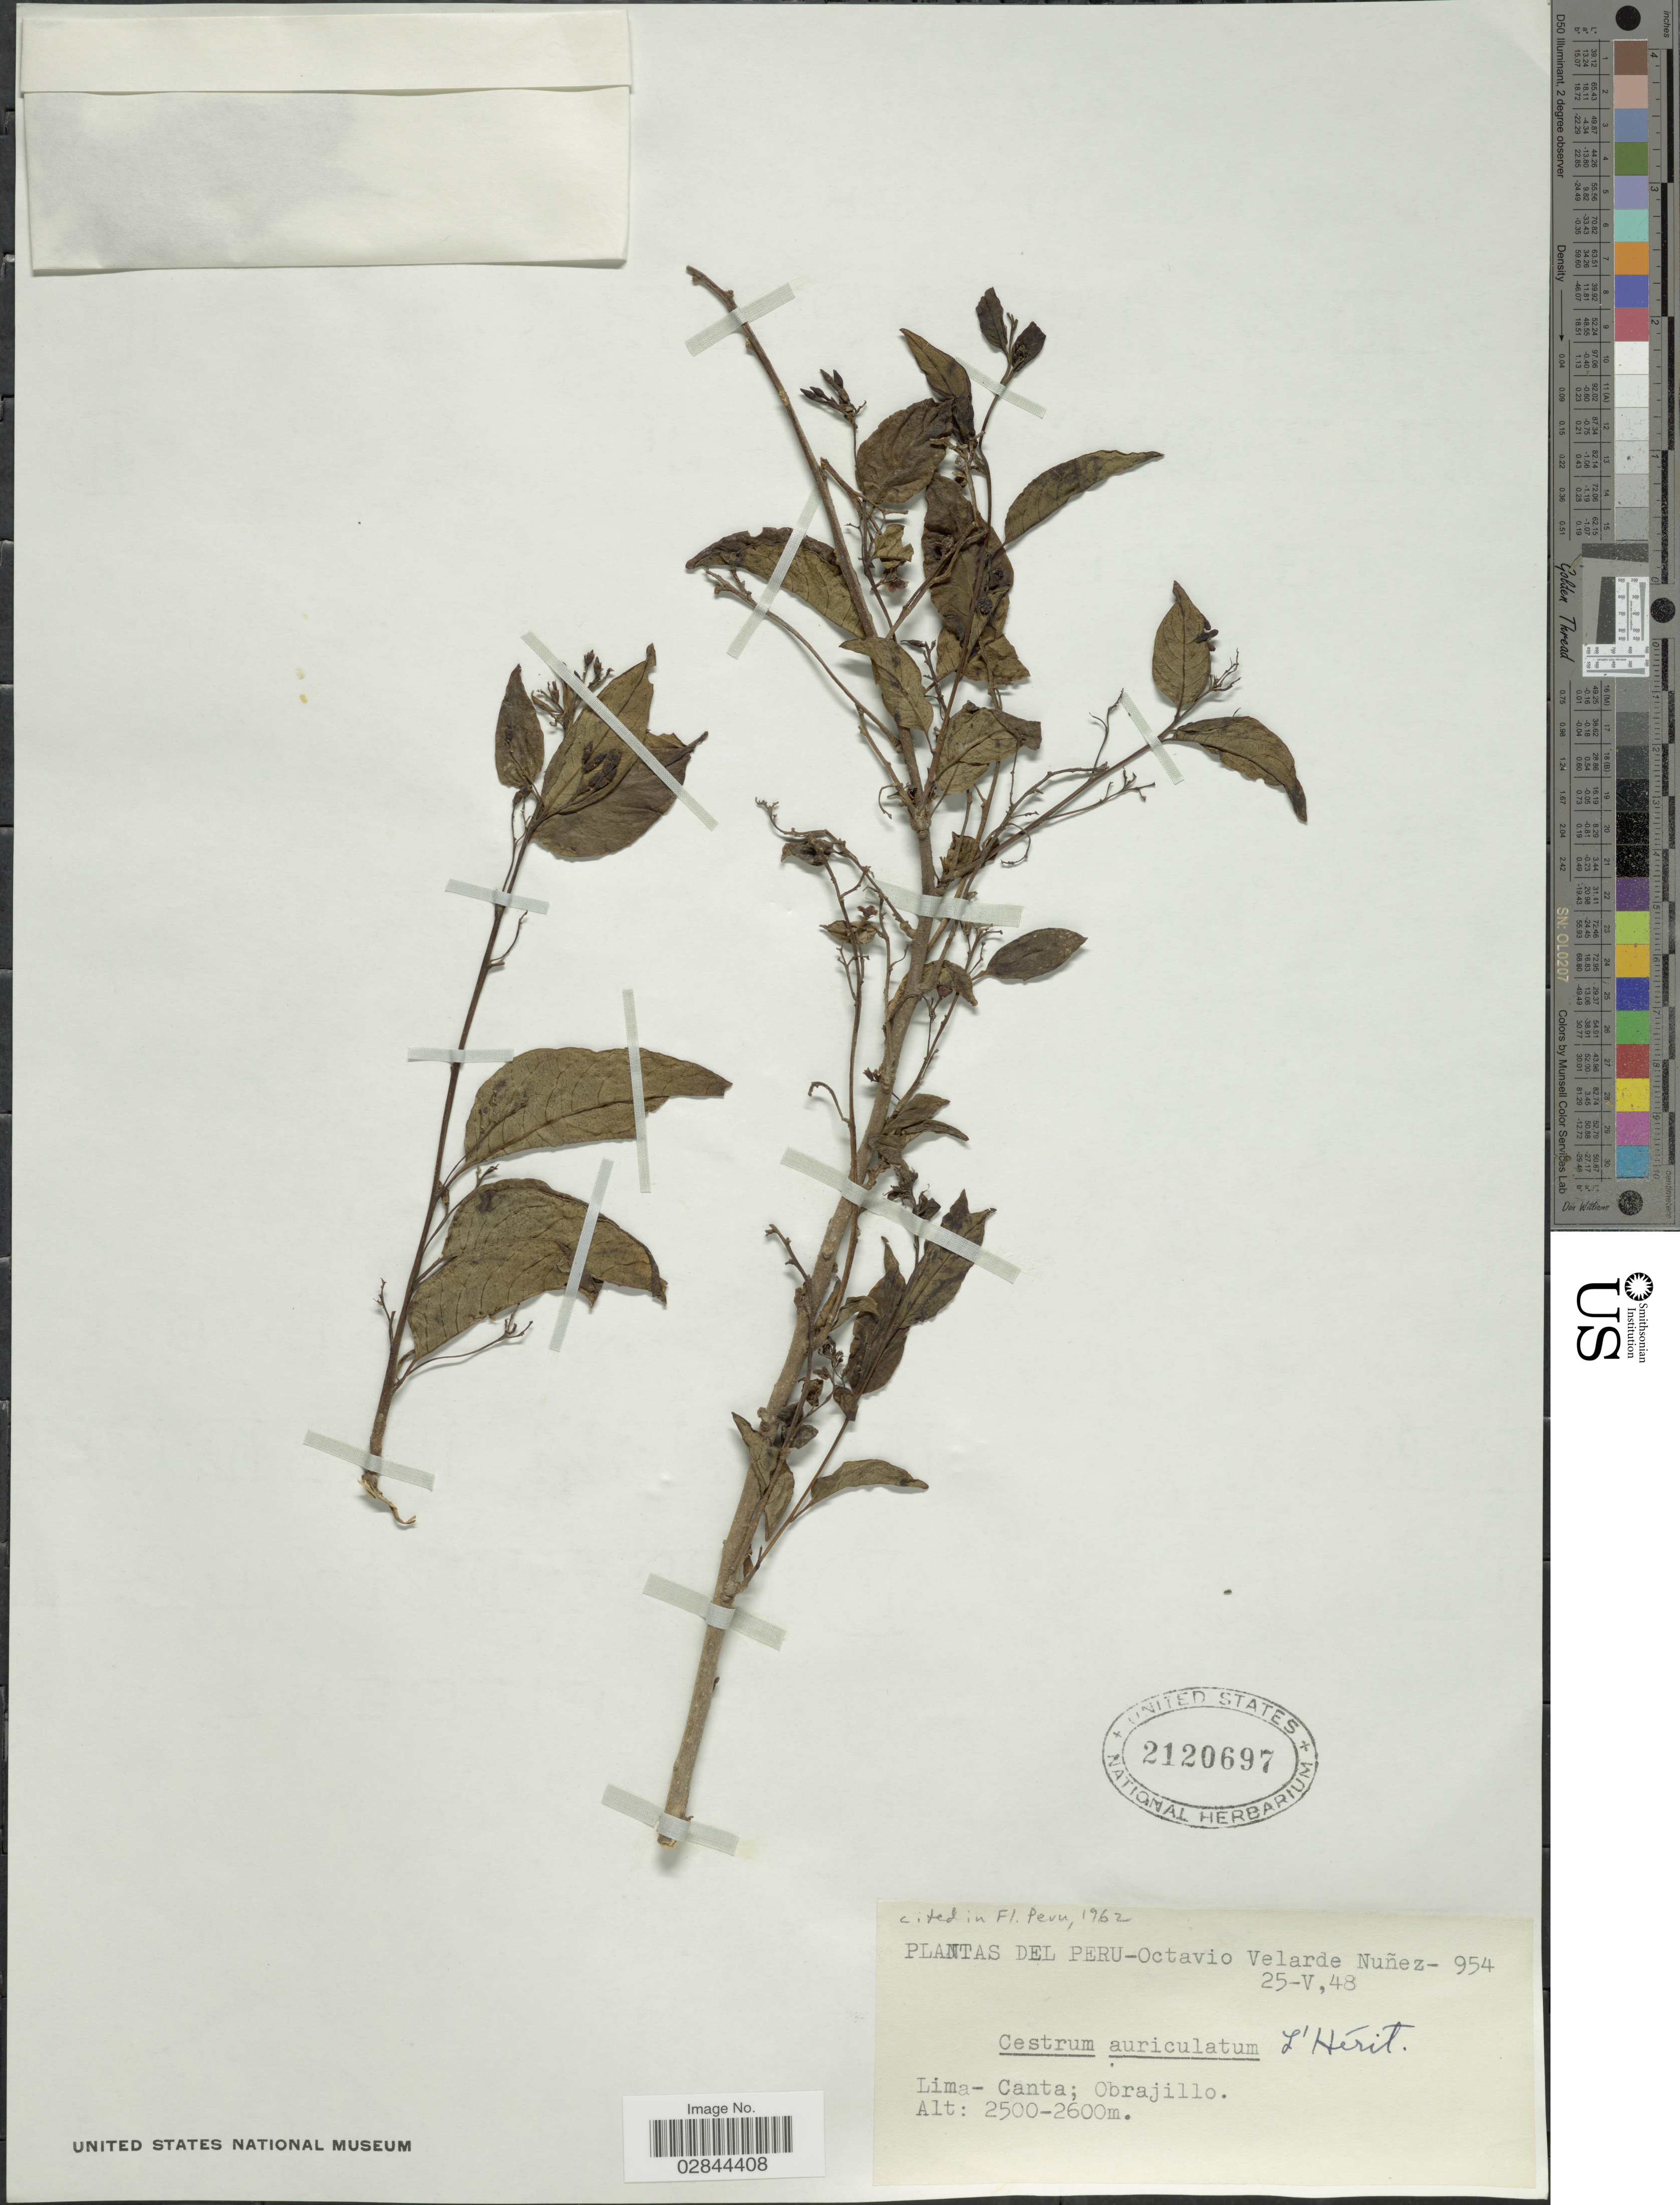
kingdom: Plantae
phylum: Tracheophyta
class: Magnoliopsida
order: Solanales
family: Solanaceae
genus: Cestrum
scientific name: Cestrum auriculatum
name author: L'Hér.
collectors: O. Nuñez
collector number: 954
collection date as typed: Transcribed d/m/y: 25/5/48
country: Peru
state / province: Lima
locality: Canta, Obrajillo.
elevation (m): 2500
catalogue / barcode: US 2120697